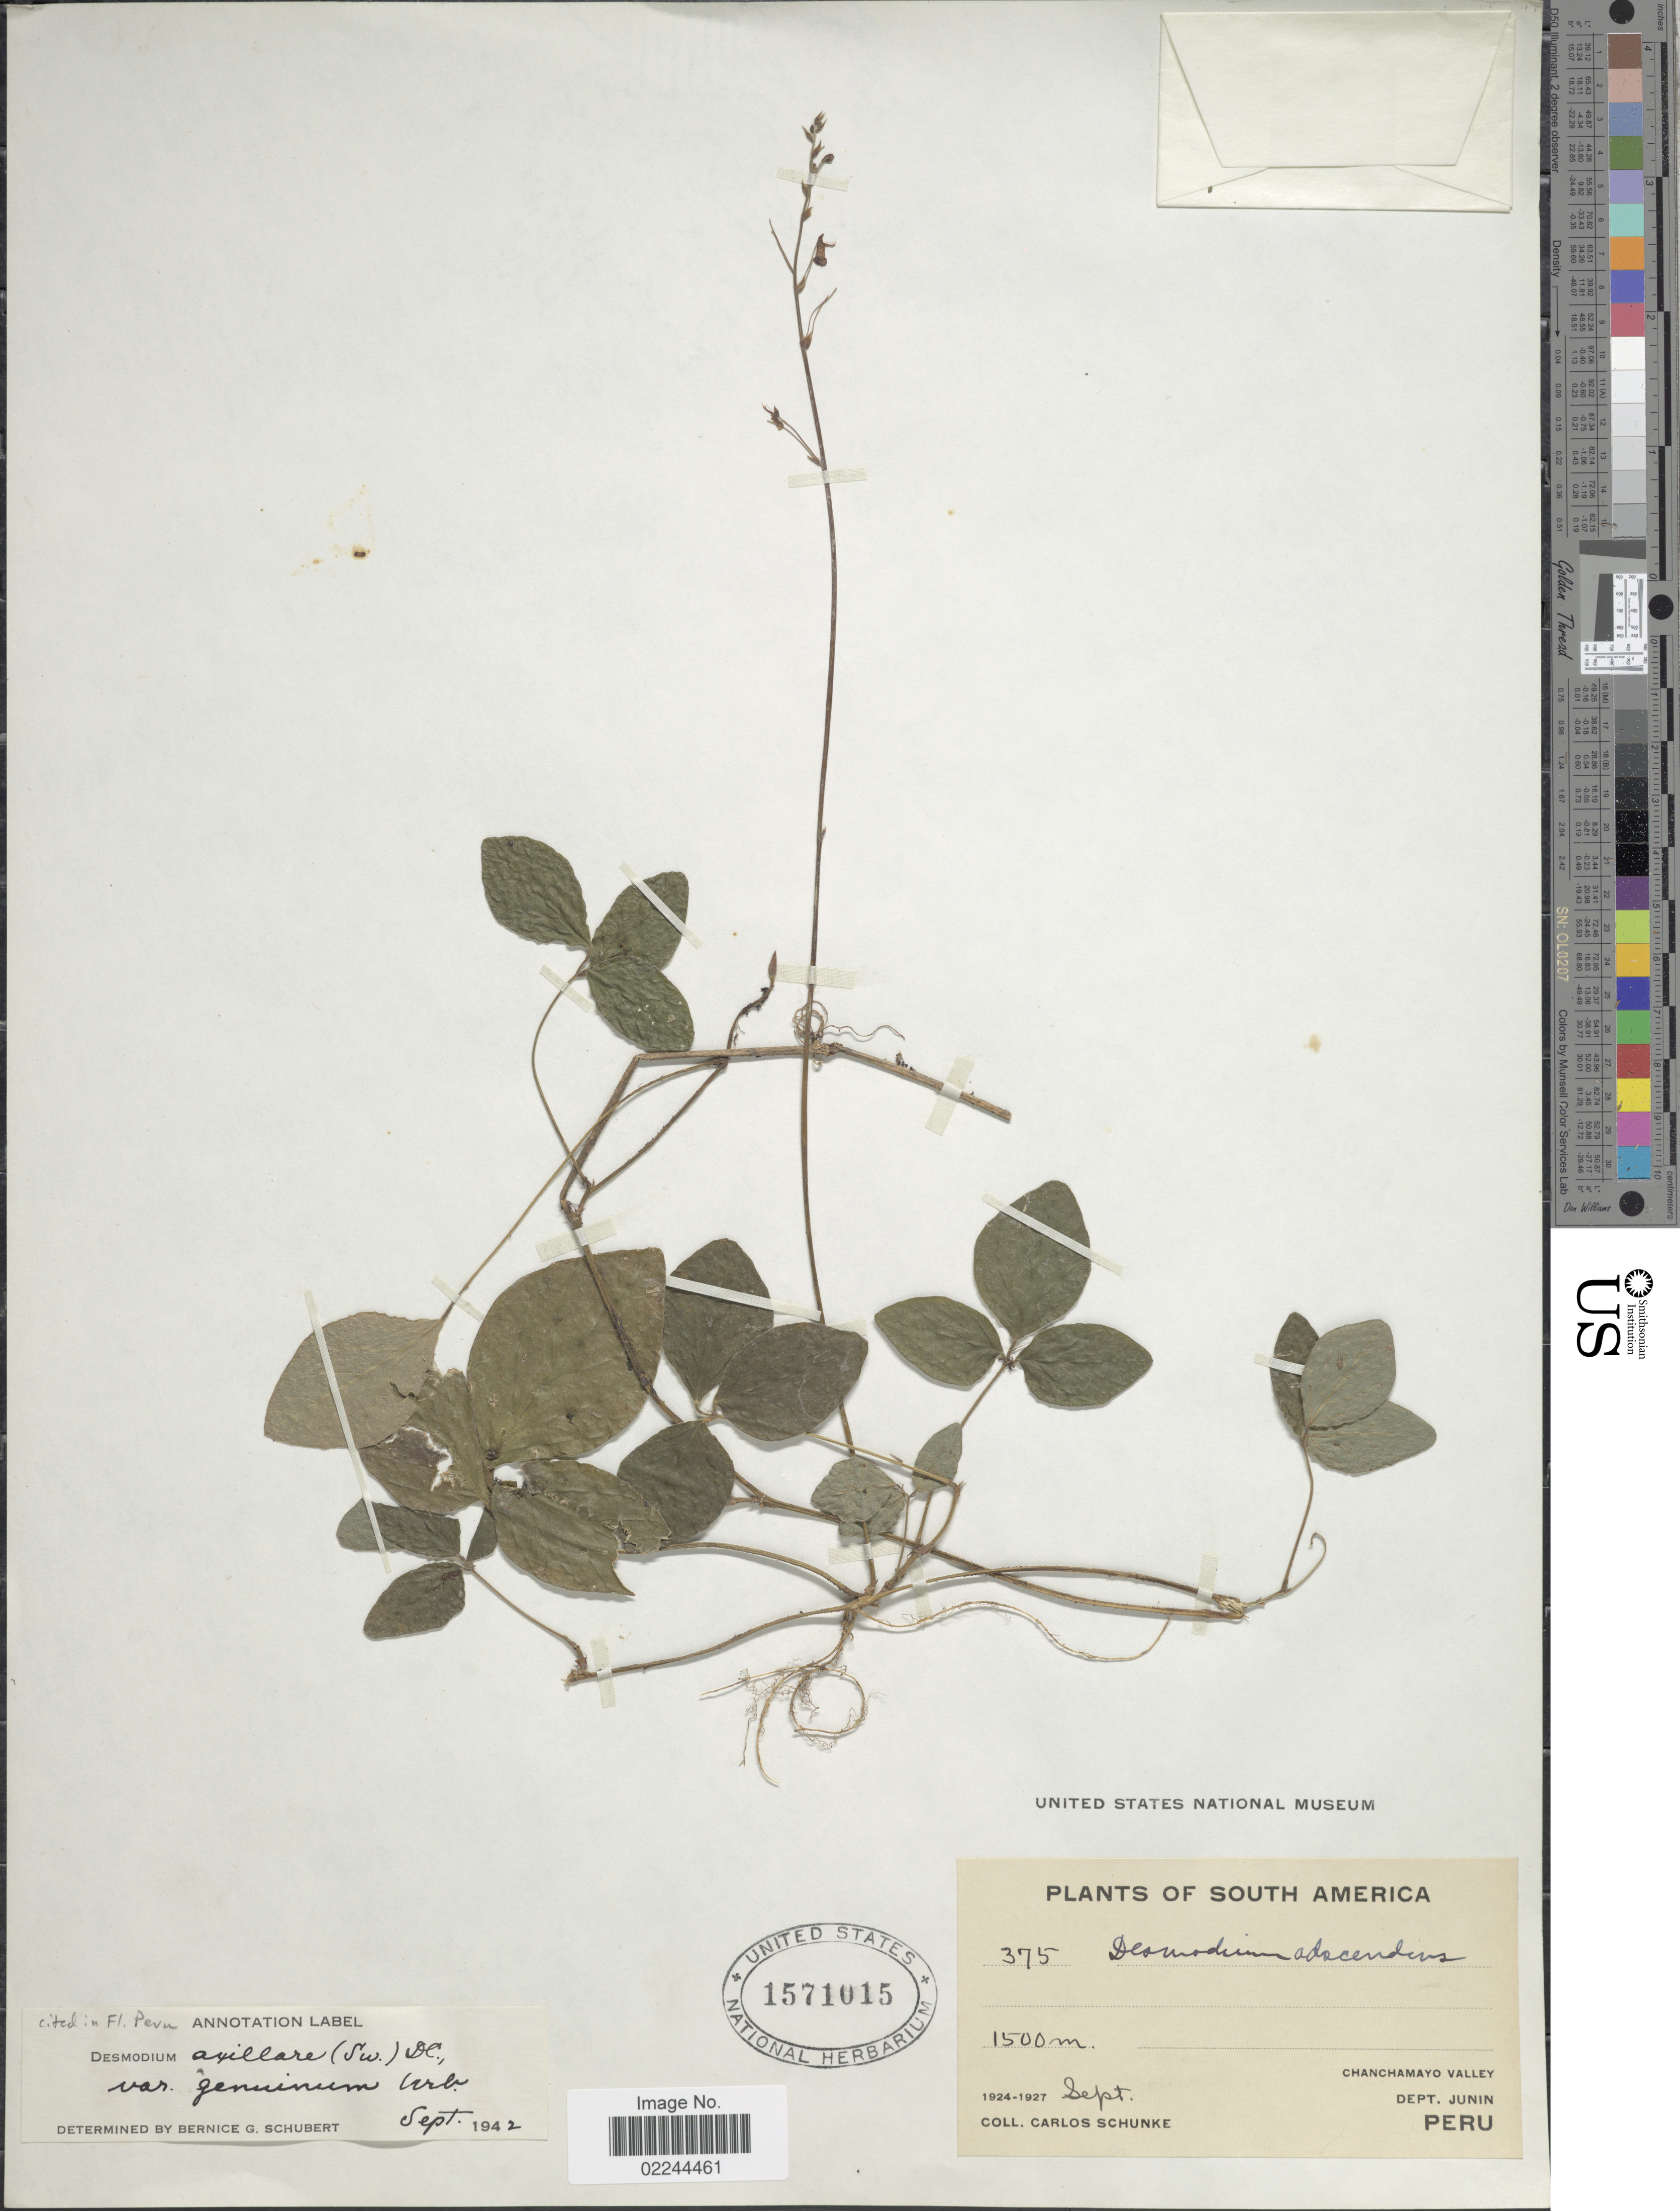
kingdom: Plantae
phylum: Tracheophyta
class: Magnoliopsida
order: Fabales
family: Fabaceae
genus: Desmodium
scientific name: Desmodium axillare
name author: (Sw.) DC.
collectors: C. Schunke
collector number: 375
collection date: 1924-09/1927-09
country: Peru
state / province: Junín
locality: Chanchamayo Valley. Dept. Junin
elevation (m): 1500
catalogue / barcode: US 1571015